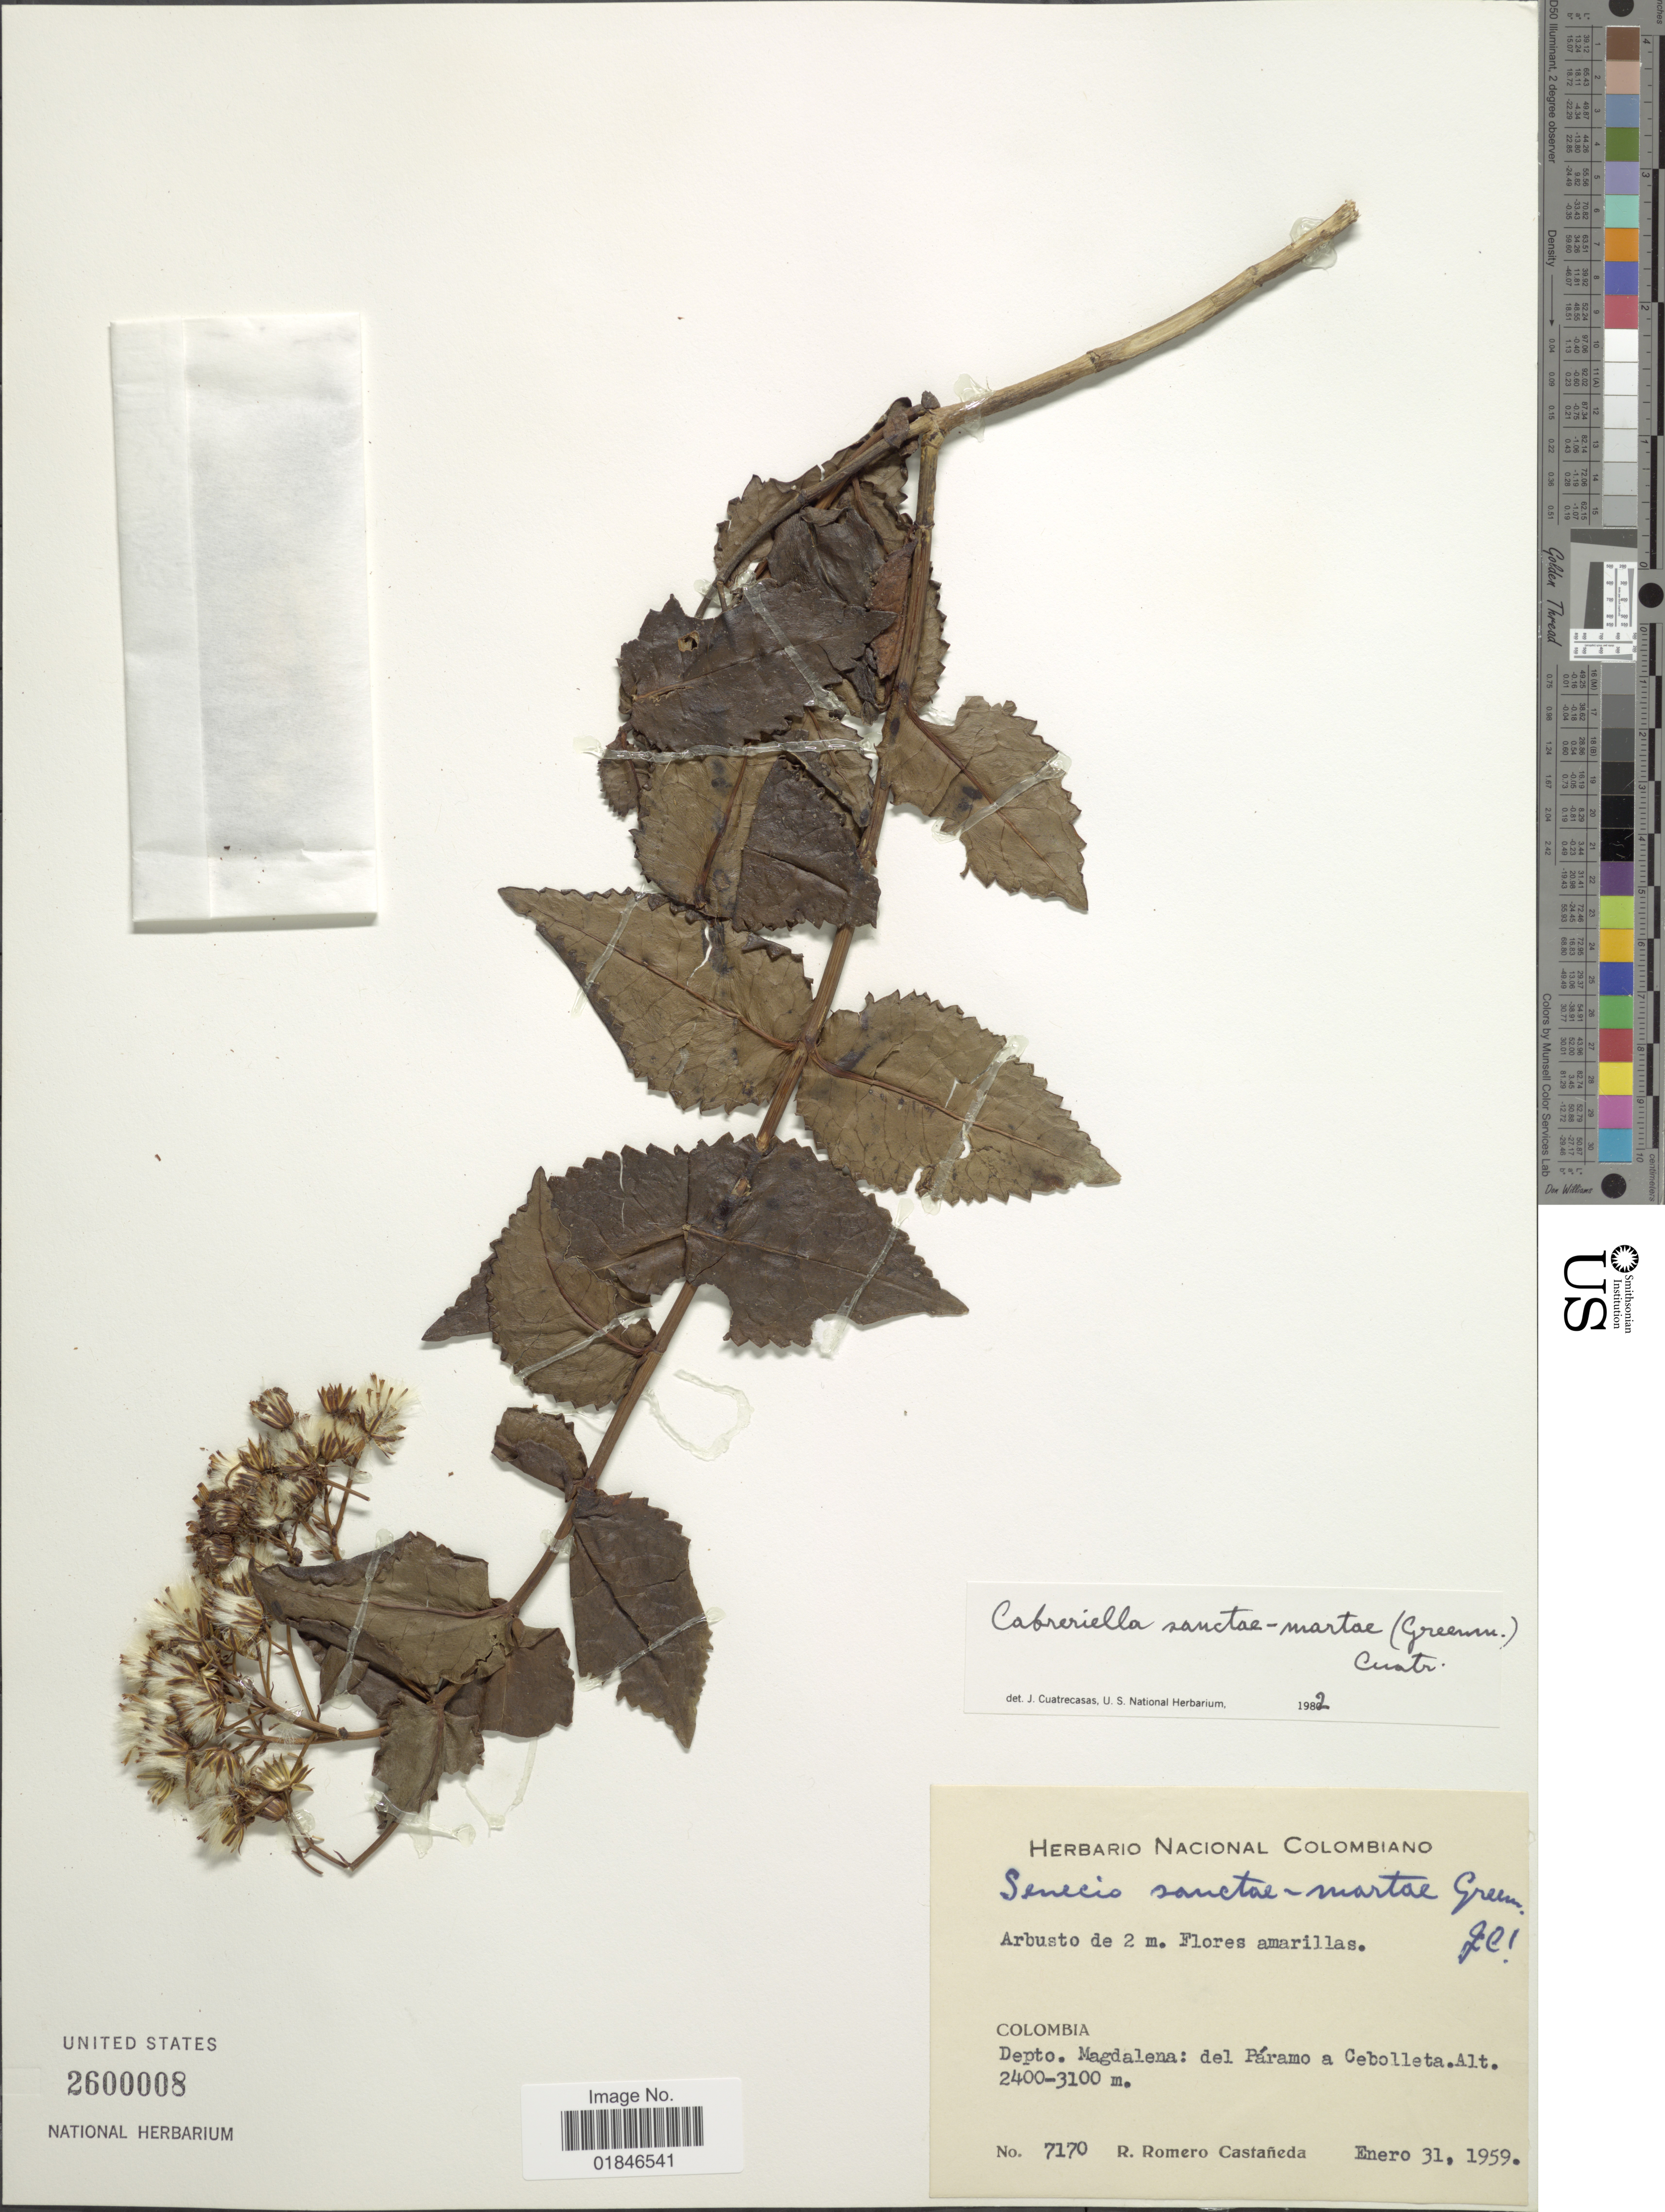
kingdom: Plantae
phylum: Tracheophyta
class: Magnoliopsida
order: Asterales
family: Asteraceae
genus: Cabreriella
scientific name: Cabreriella sanctae-martae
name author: (Greenm.) Cuatrec.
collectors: R. Romero Castañeda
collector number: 7170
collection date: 1959-01-31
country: Colombia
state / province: Magdalena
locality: Colombia, Depto. Magdalena: del Paramo a Cebolleta.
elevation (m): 2400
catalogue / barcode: US 2600008